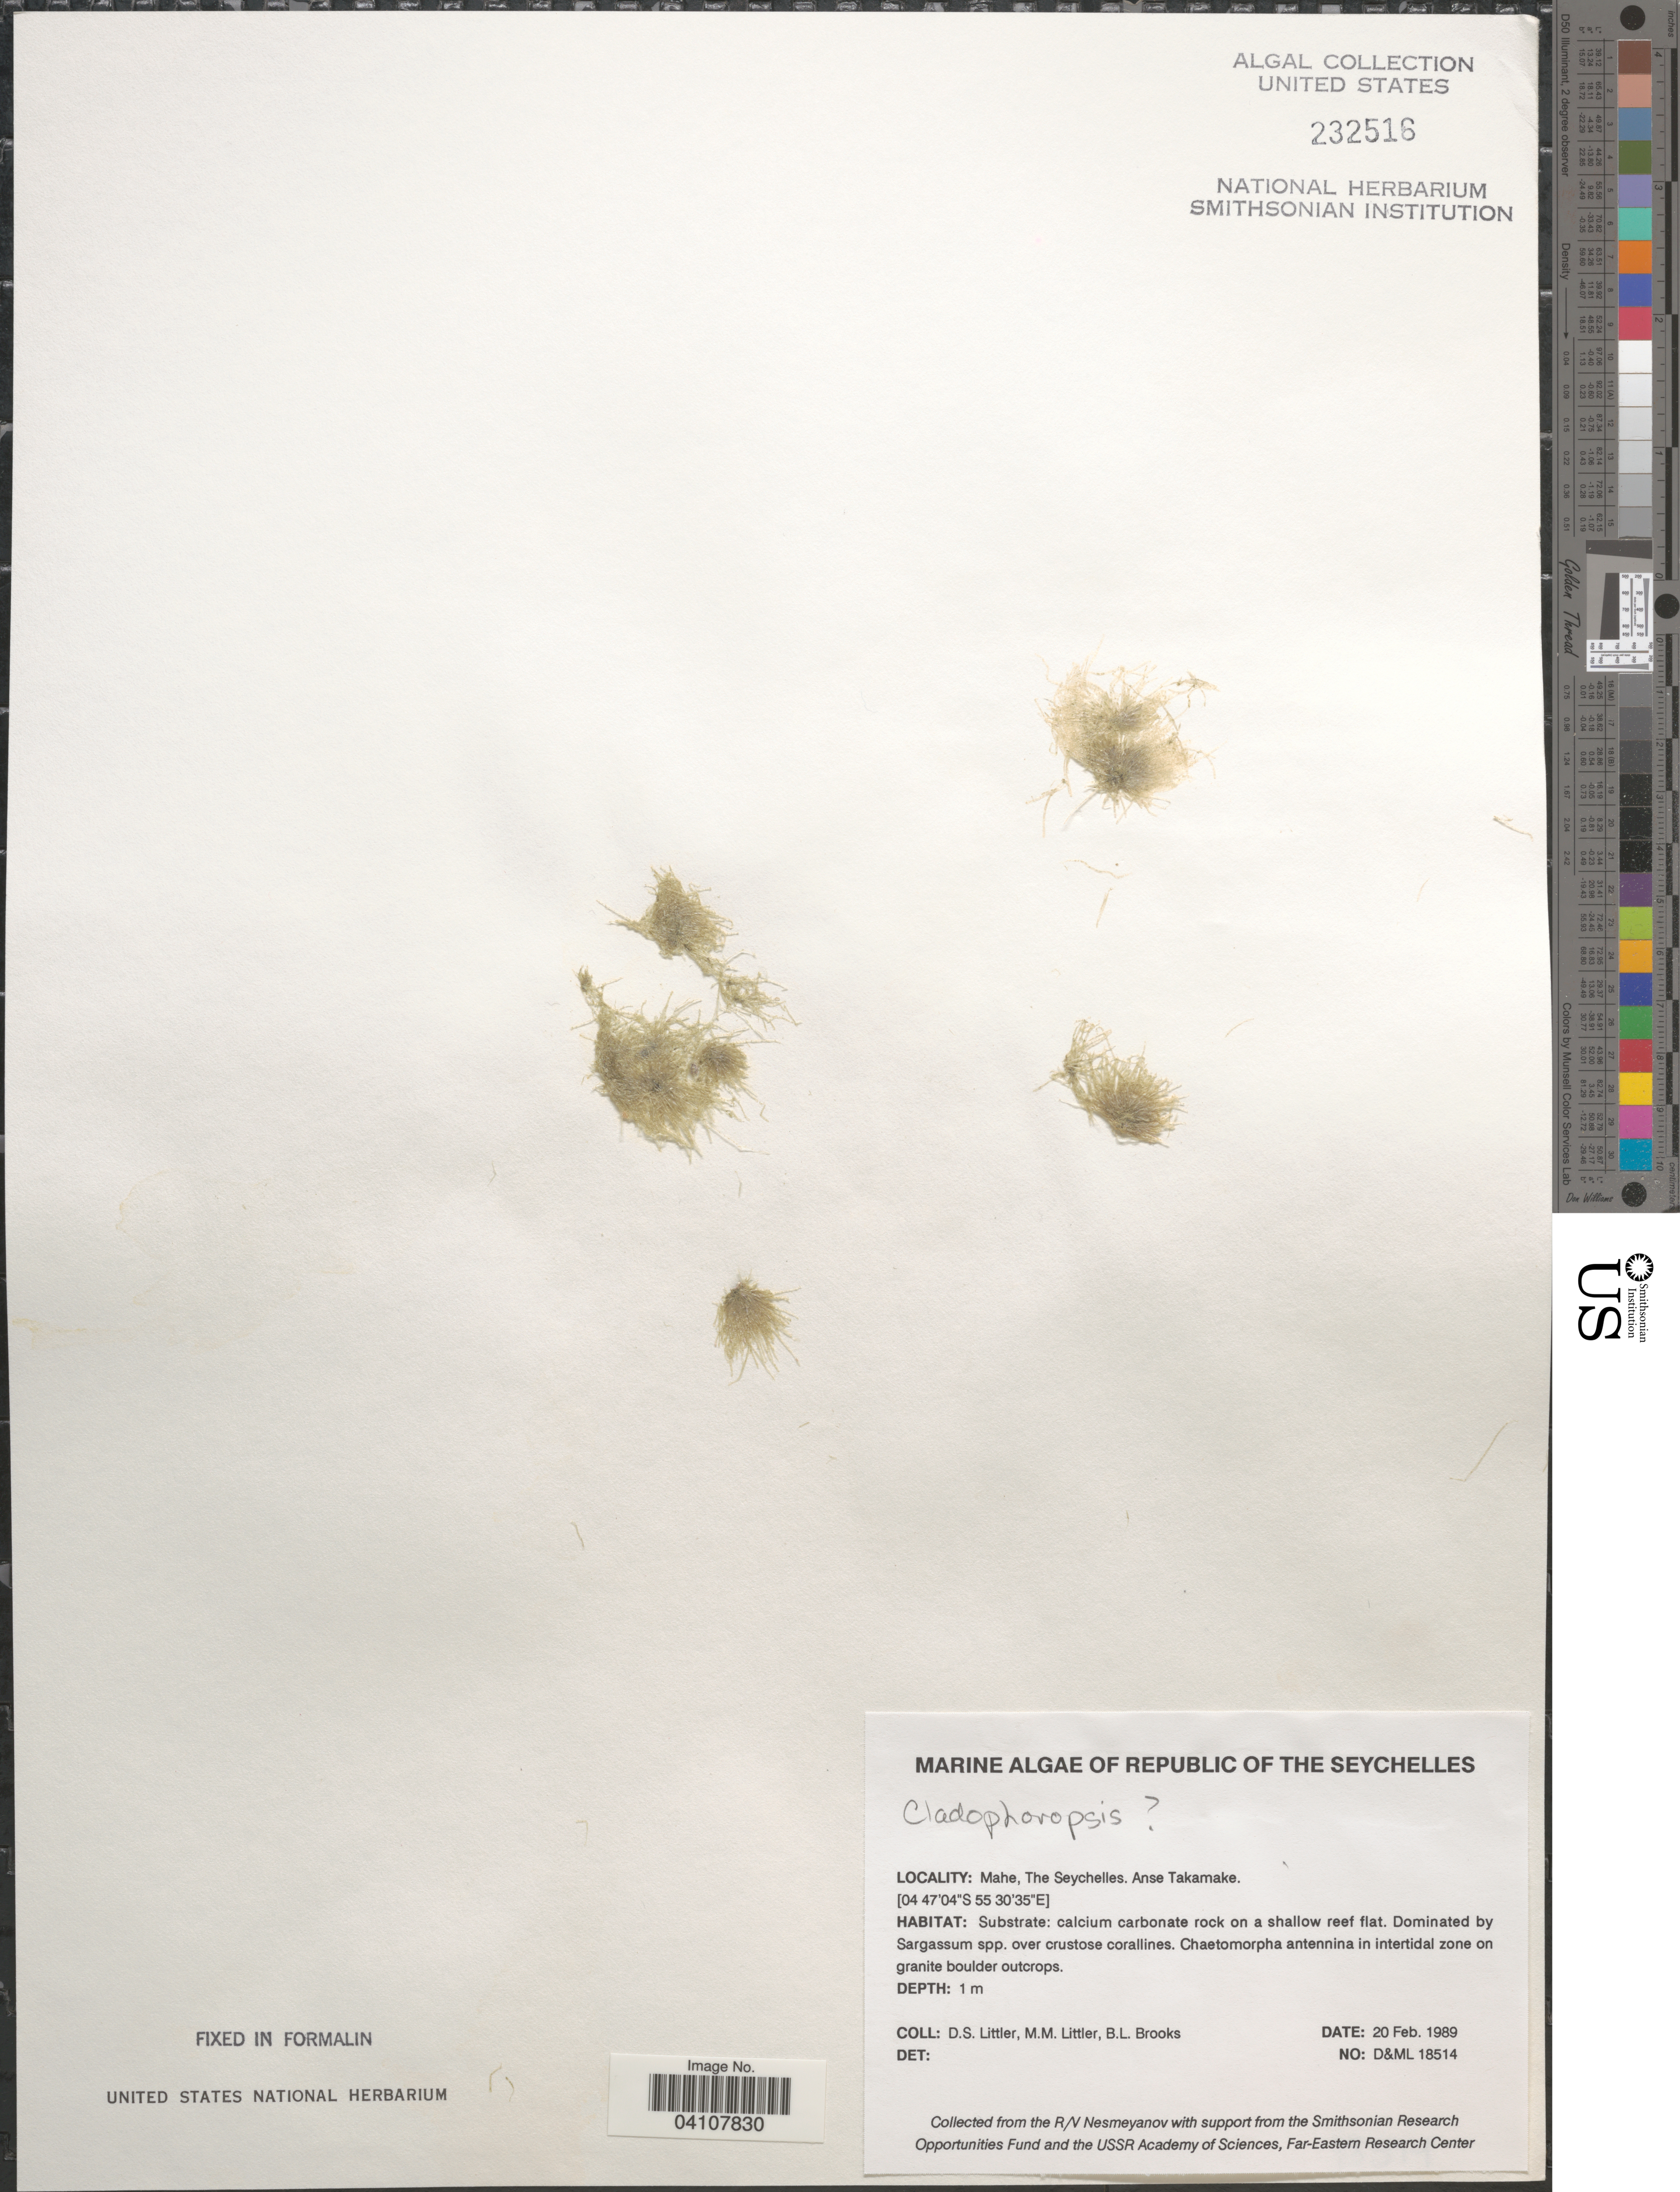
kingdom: Plantae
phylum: Chlorophyta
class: Ulvophyceae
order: Siphonocladales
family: Boodleaceae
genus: Cladophoropsis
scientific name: Cladophoropsis sp.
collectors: D. S. Littler & B. Brooks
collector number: D&ML18514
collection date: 1989-02-20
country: Seychelles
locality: Republic of the Seychelles. Mahe. Anse Takamake.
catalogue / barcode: US 232516